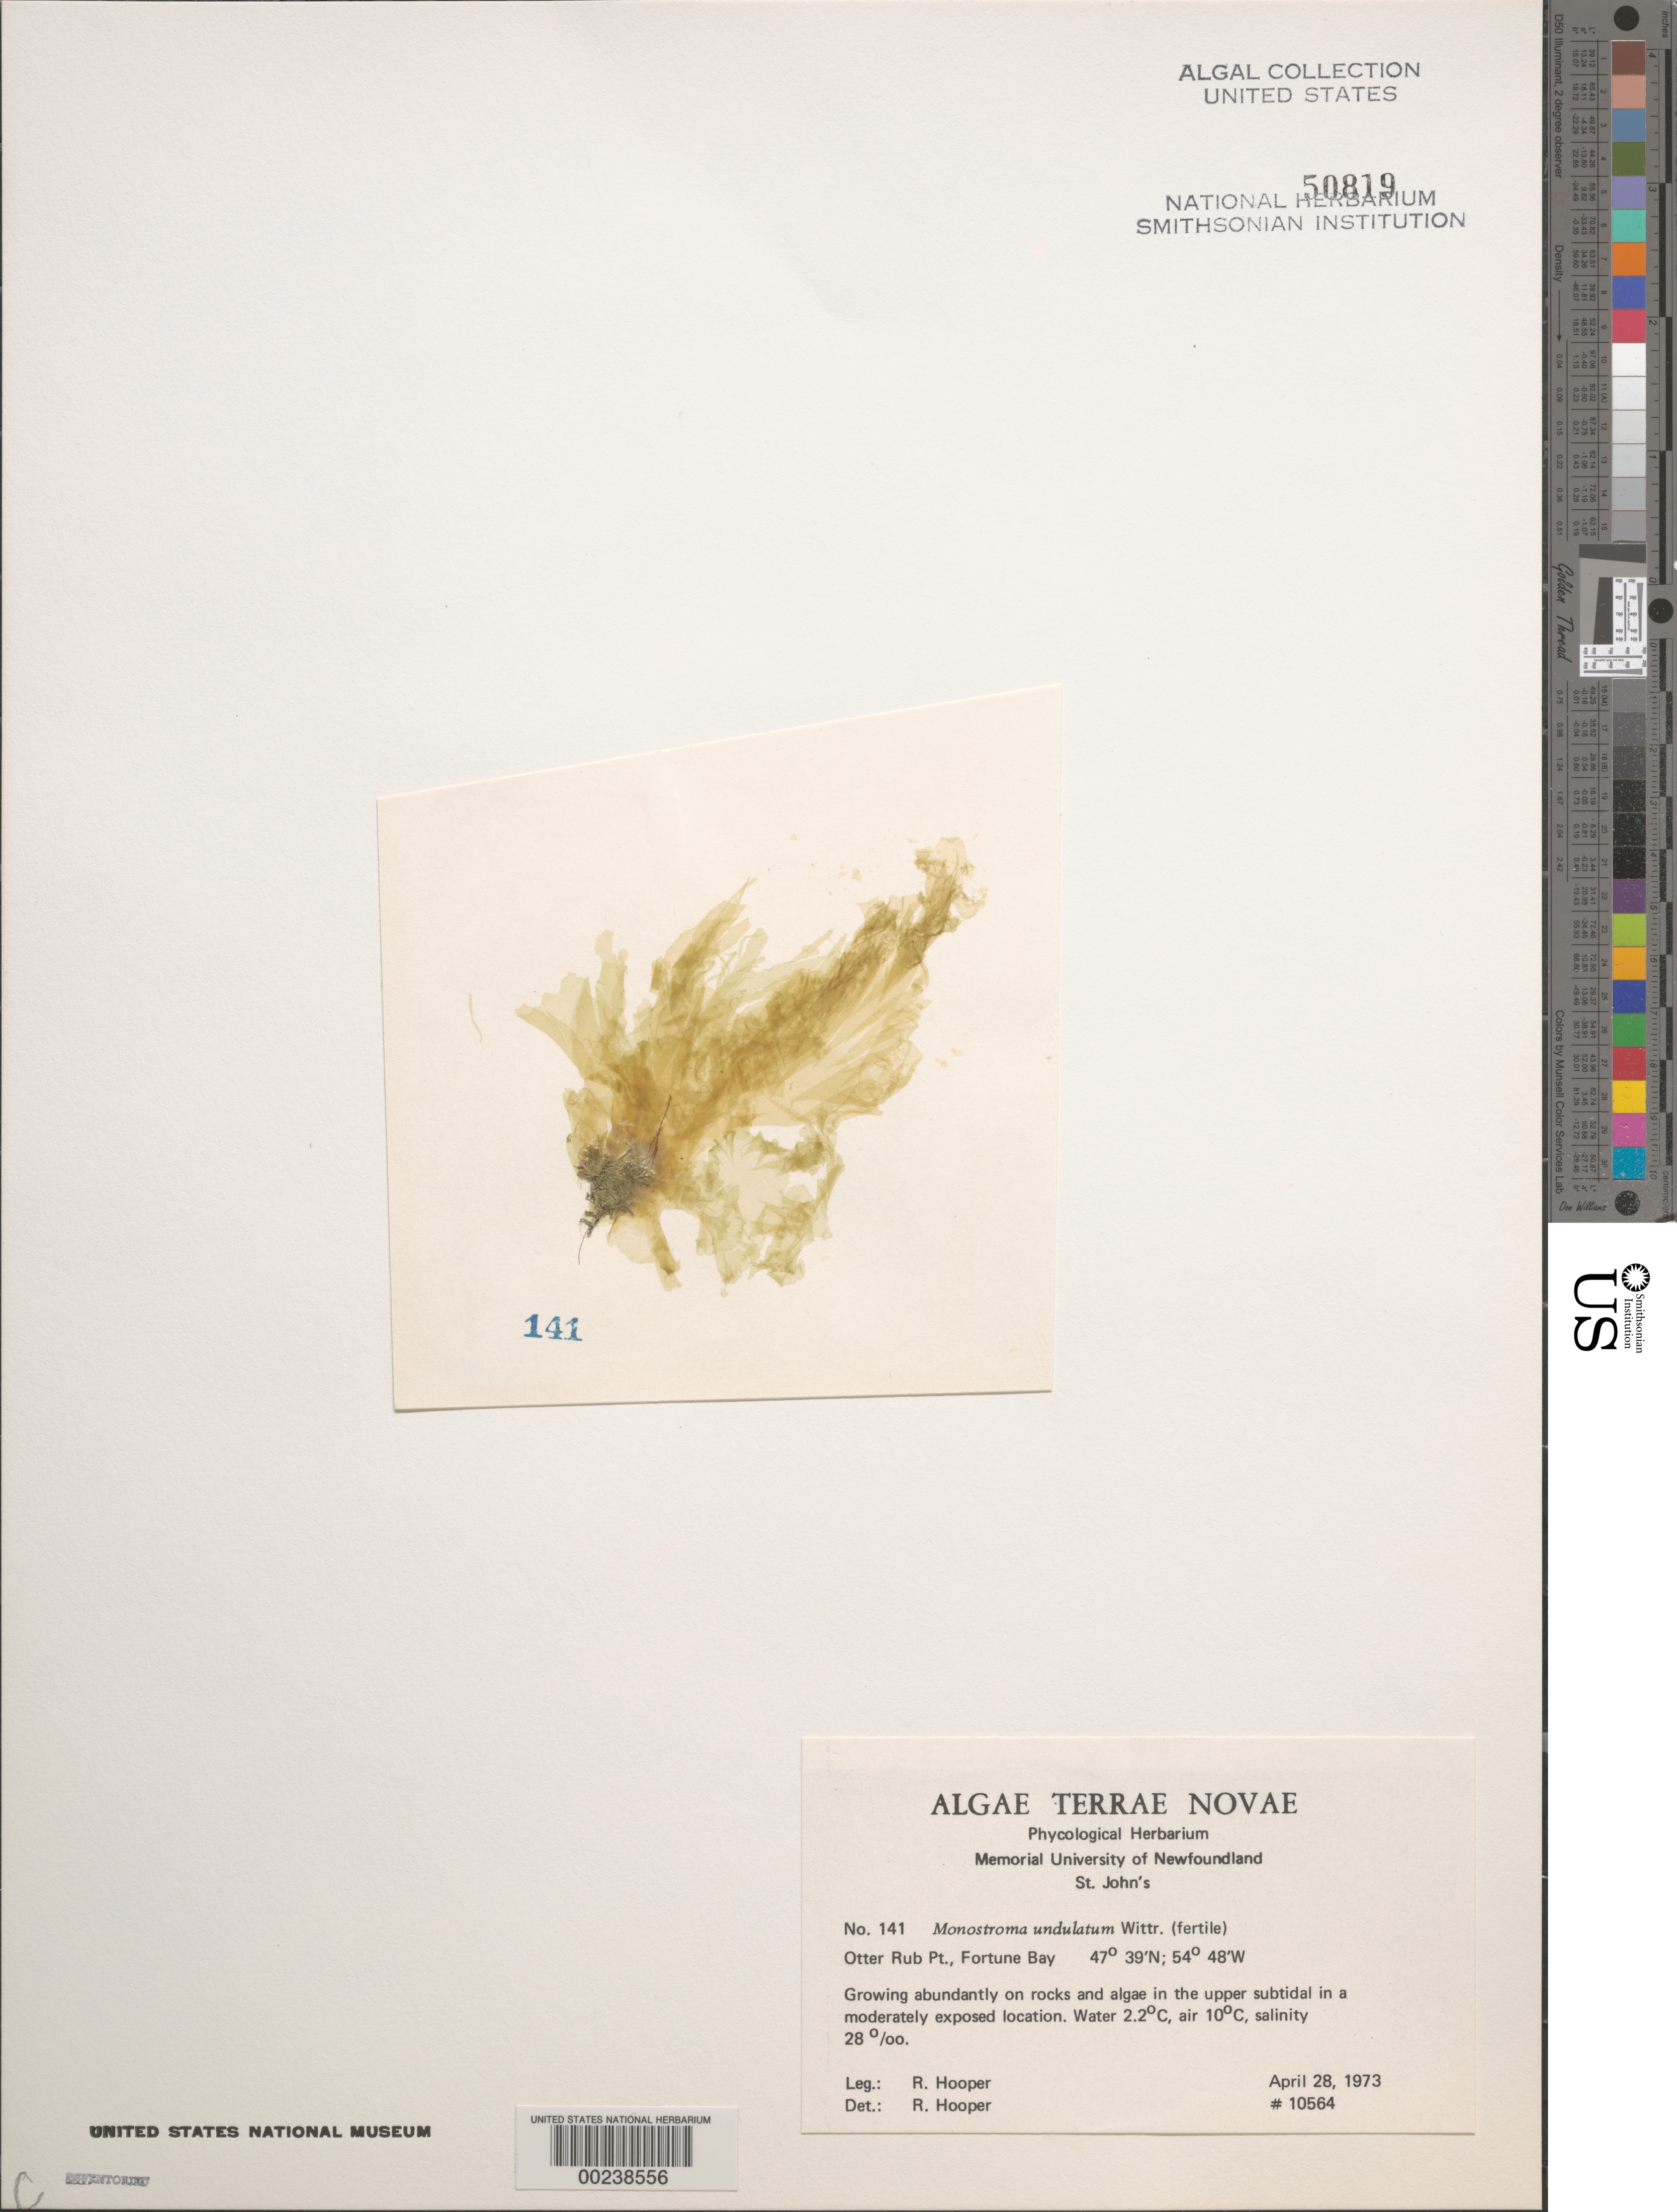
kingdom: Plantae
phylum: Chlorophyta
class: Ulvophyceae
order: Ulvales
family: Gayraliaceae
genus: Protomonostroma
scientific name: Protomonostroma undulatum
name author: (Wittrock) K.L.Vinogr.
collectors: R. G. Hooper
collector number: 10564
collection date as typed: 28 Apr 1973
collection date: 1973-04-28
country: Canada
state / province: Newfoundland and Labrador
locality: Otter Rub Point, Fortune Bay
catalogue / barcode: US 50819